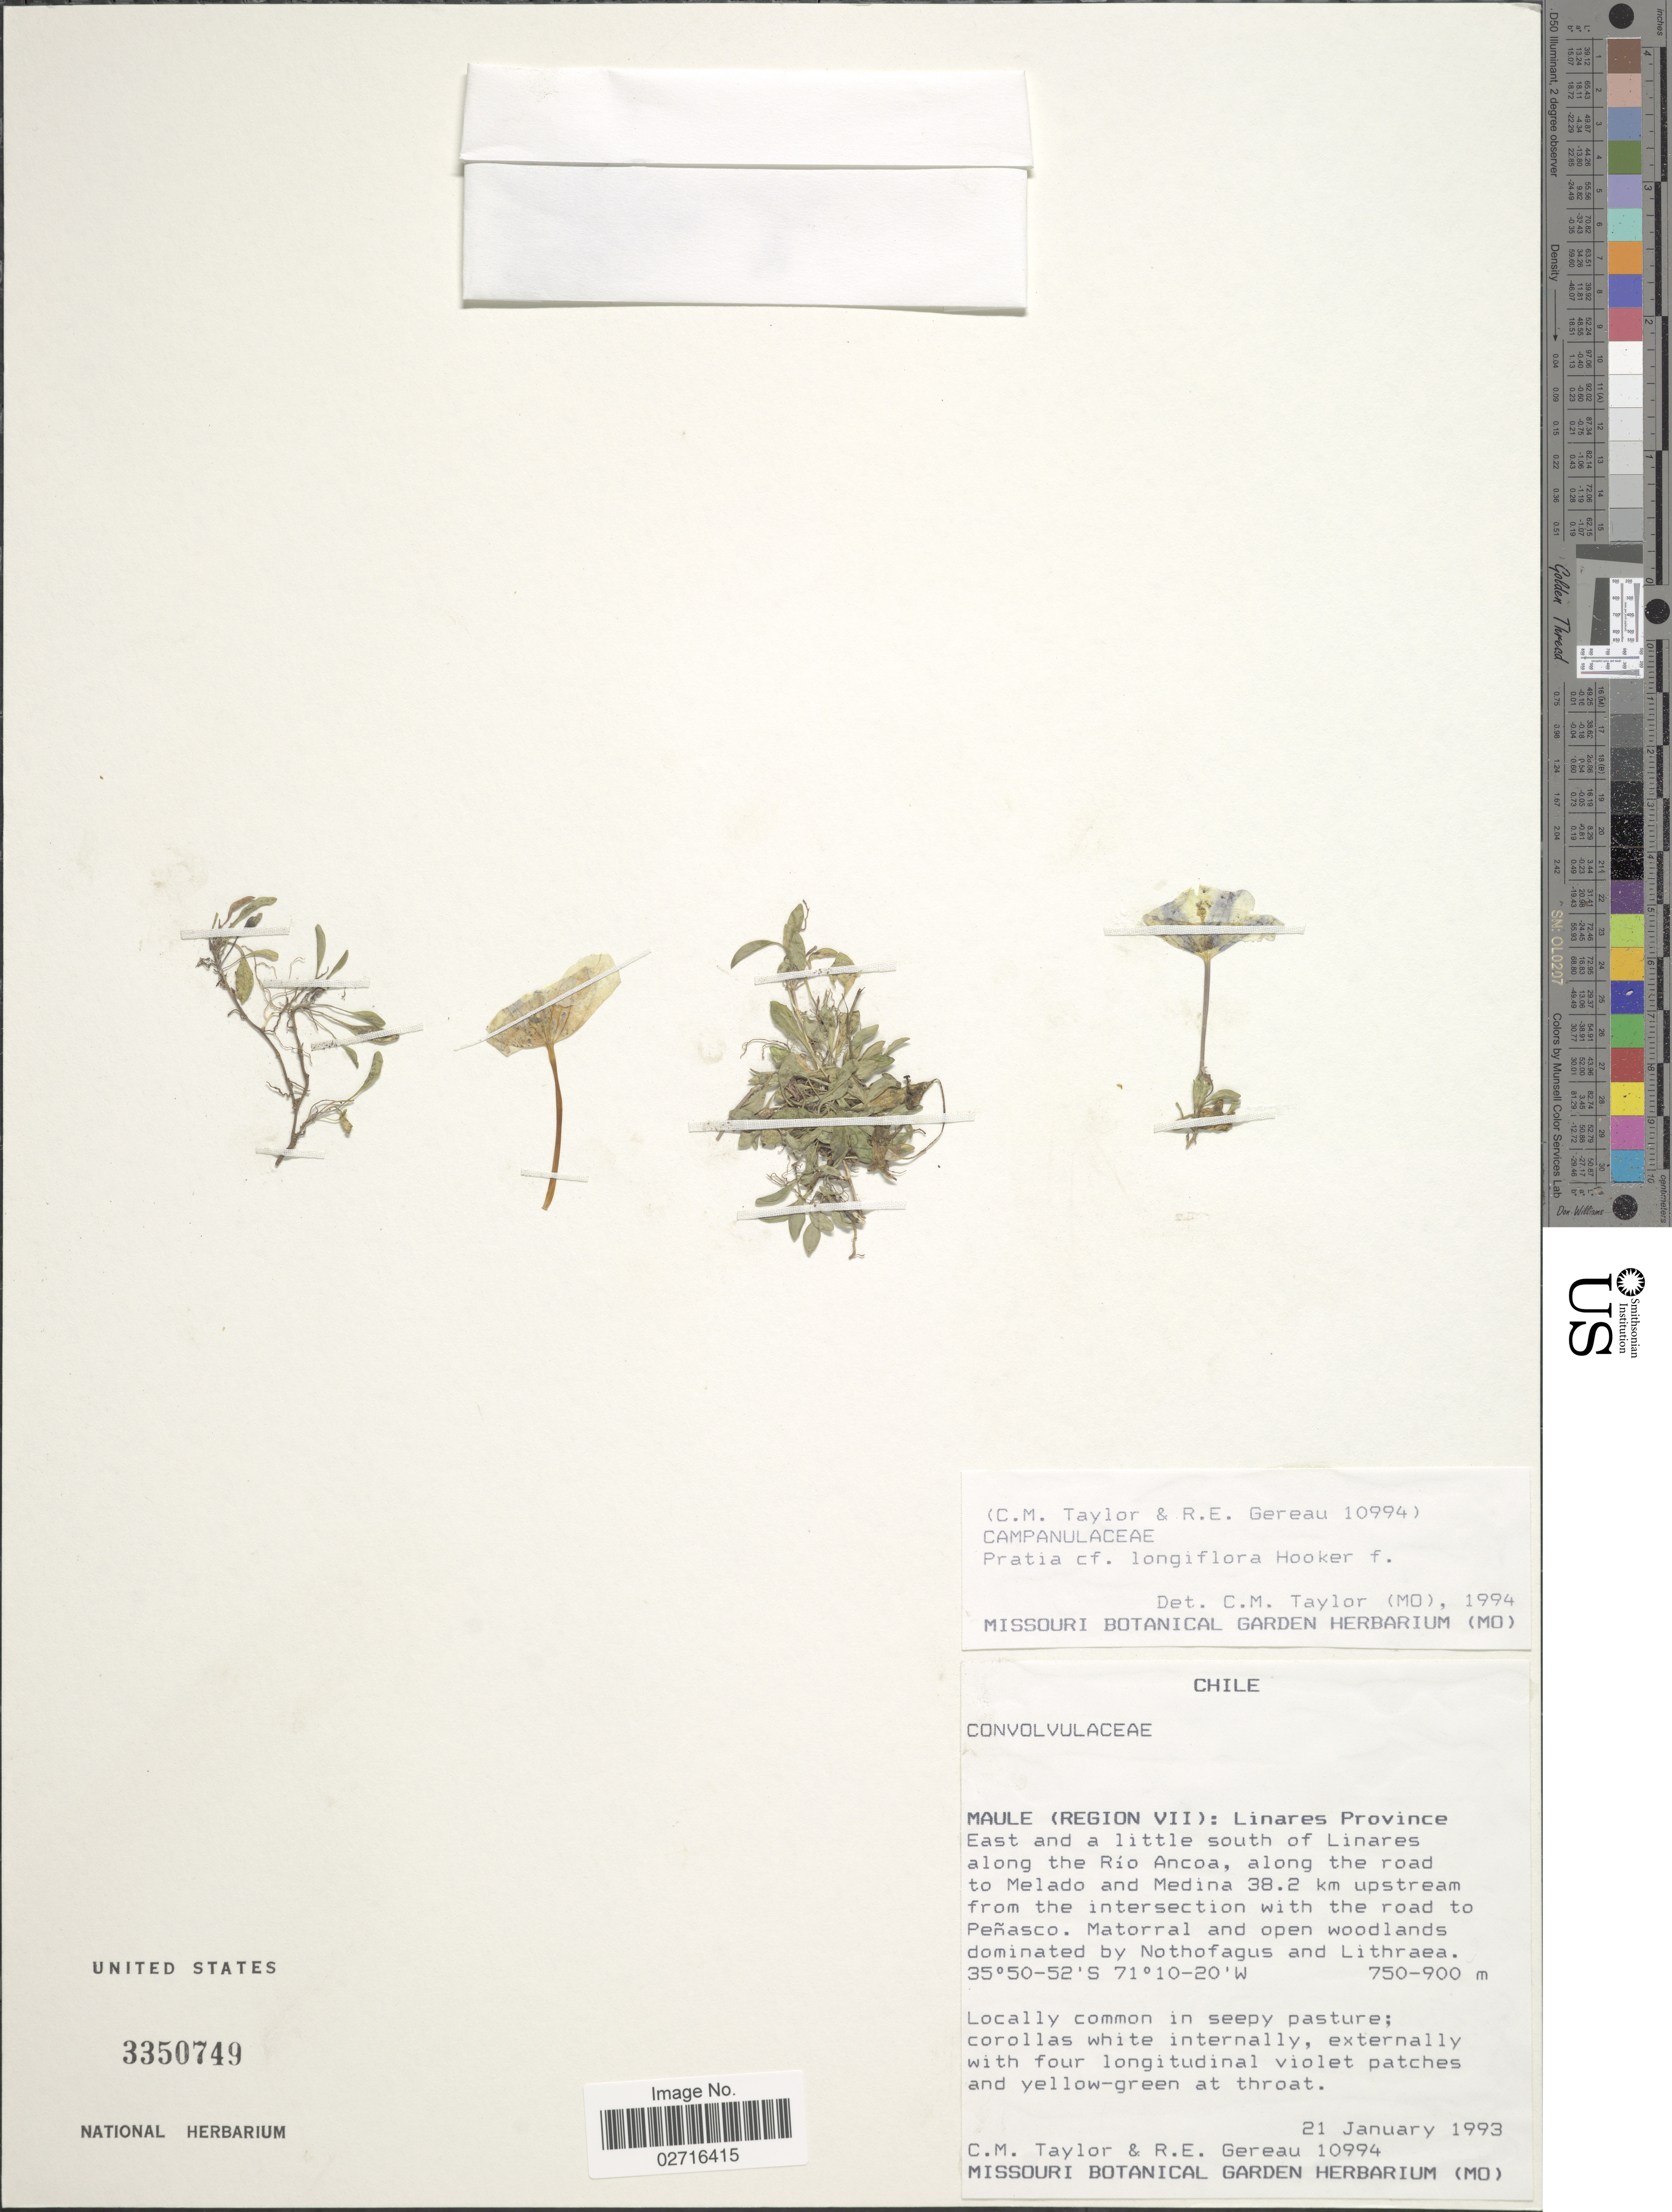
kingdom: Plantae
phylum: Tracheophyta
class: Magnoliopsida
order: Asterales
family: Campanulaceae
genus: Pratia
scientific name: Pratia longiflora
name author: Hook. f.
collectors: C. M. Taylor & R. Gereau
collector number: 10994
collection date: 1993-01-21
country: Chile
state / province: Maule (VII)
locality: (Region VII): Linares Province, East and a little south of Linares along the Río Ancoa, along the road to Melado and Medina 38.2 km upstream from the intersection with the road to Peñasco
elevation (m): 750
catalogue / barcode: US 3350749